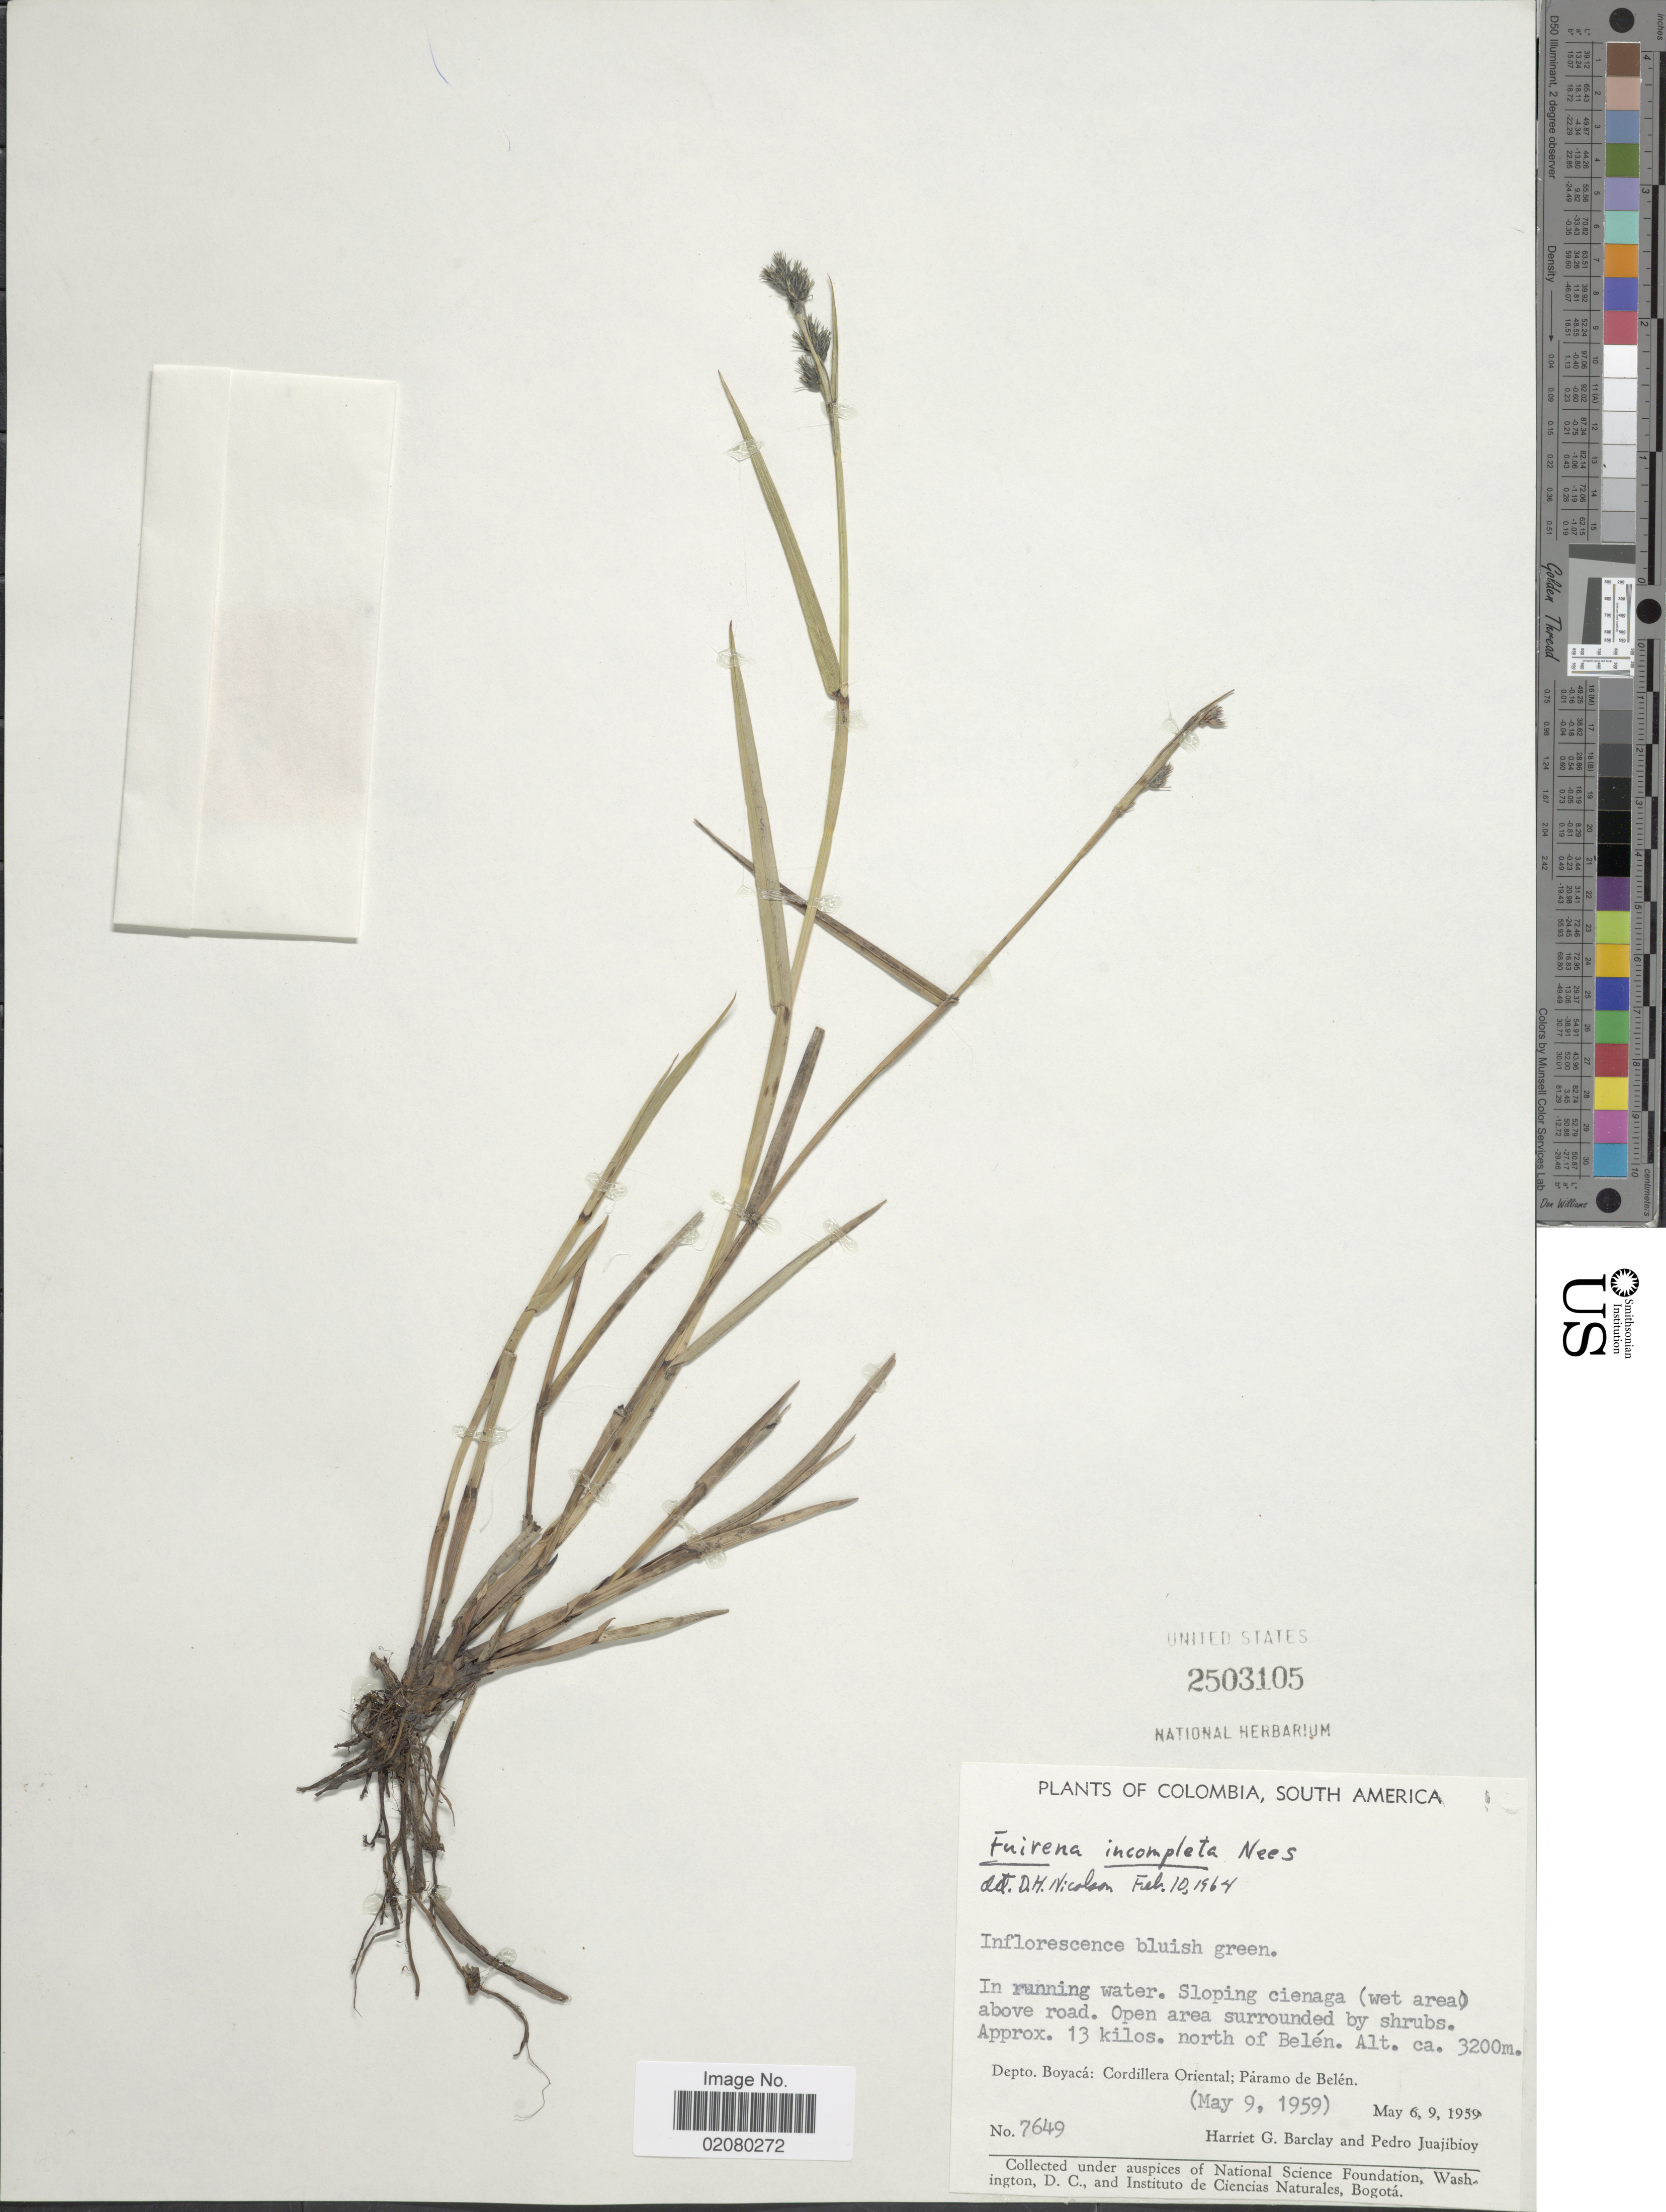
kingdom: Plantae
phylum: Tracheophyta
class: Liliopsida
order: Poales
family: Cyperaceae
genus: Fuirena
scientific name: Fuirena incompleta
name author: Nees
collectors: H. G. Barclay & P. Juajibiuy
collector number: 7649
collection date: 1959-05-09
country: Colombia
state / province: Boyacá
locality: Approx. 13 kilos. north of Belen. Depto. Boyaca: Cordillera Oriental; Paramo de Belen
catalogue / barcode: US 2503105